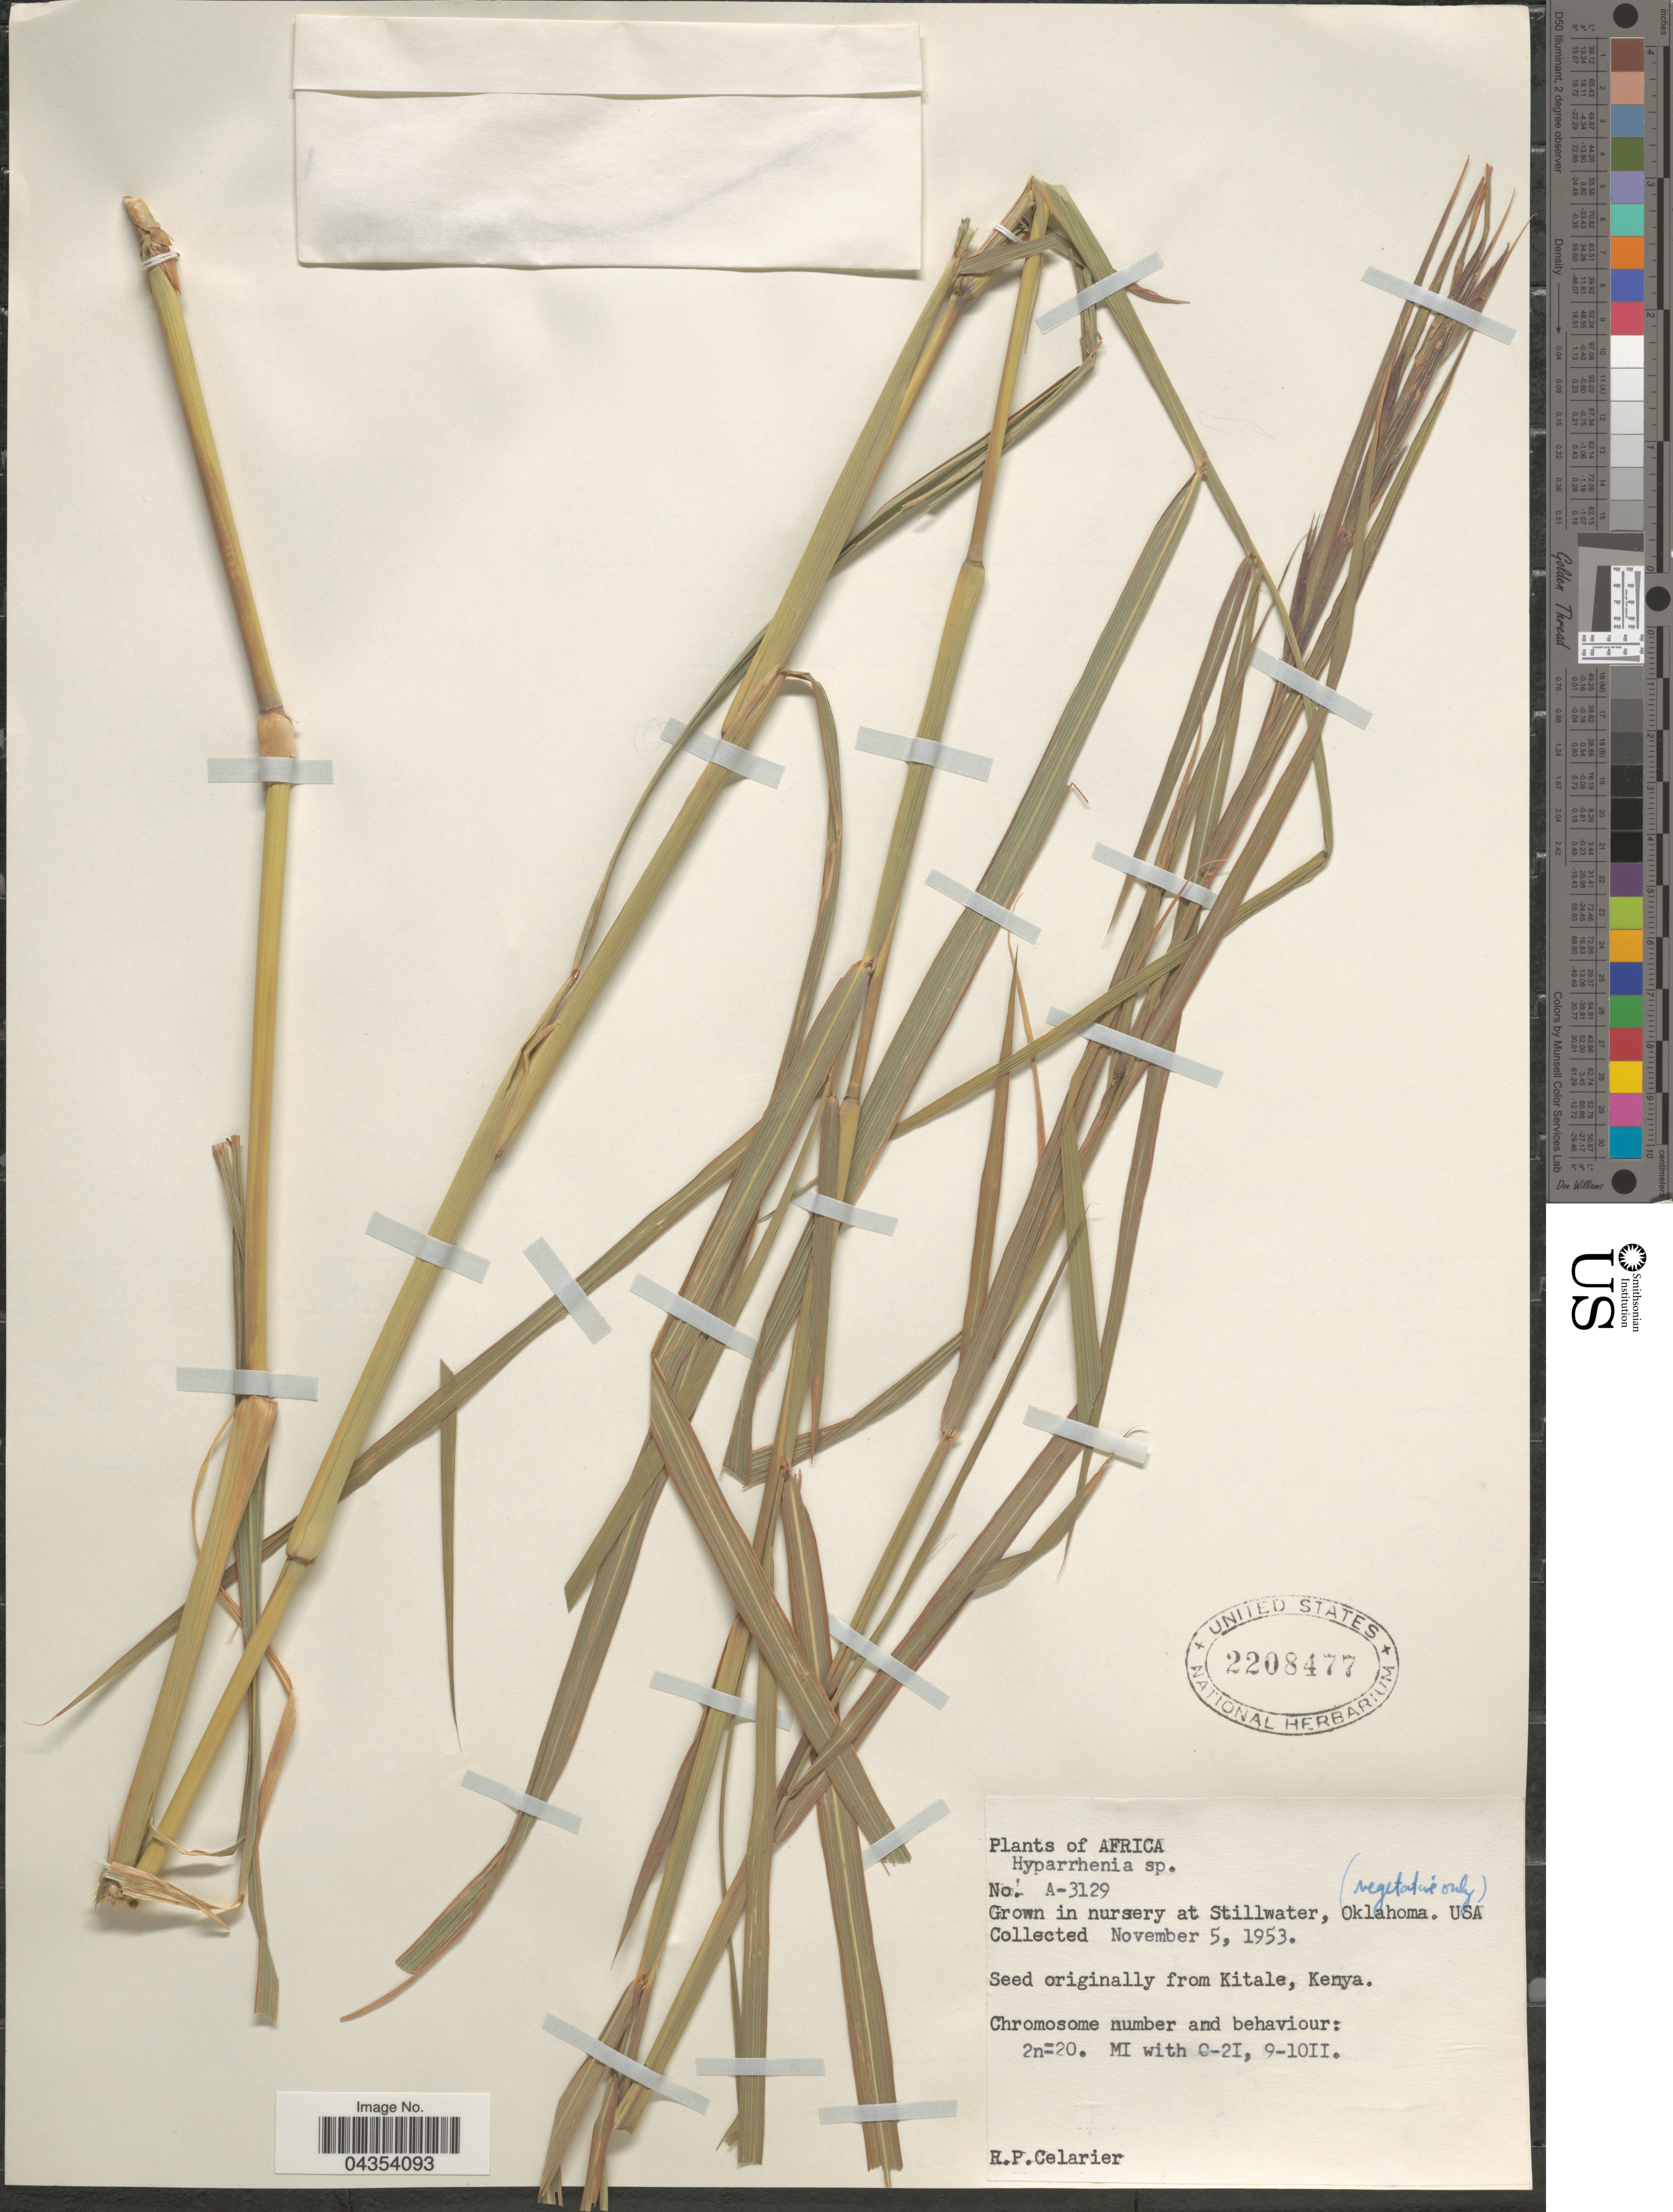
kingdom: Plantae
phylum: Tracheophyta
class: Liliopsida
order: Poales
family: Poaceae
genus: Hyparrhenia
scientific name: Hyparrhenia sp.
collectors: R. Celarier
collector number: A-3129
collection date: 1953-11-05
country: United States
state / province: Oklahoma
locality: Grown in nursery at Stillwater, Oklahoma, USA.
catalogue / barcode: US 2208477